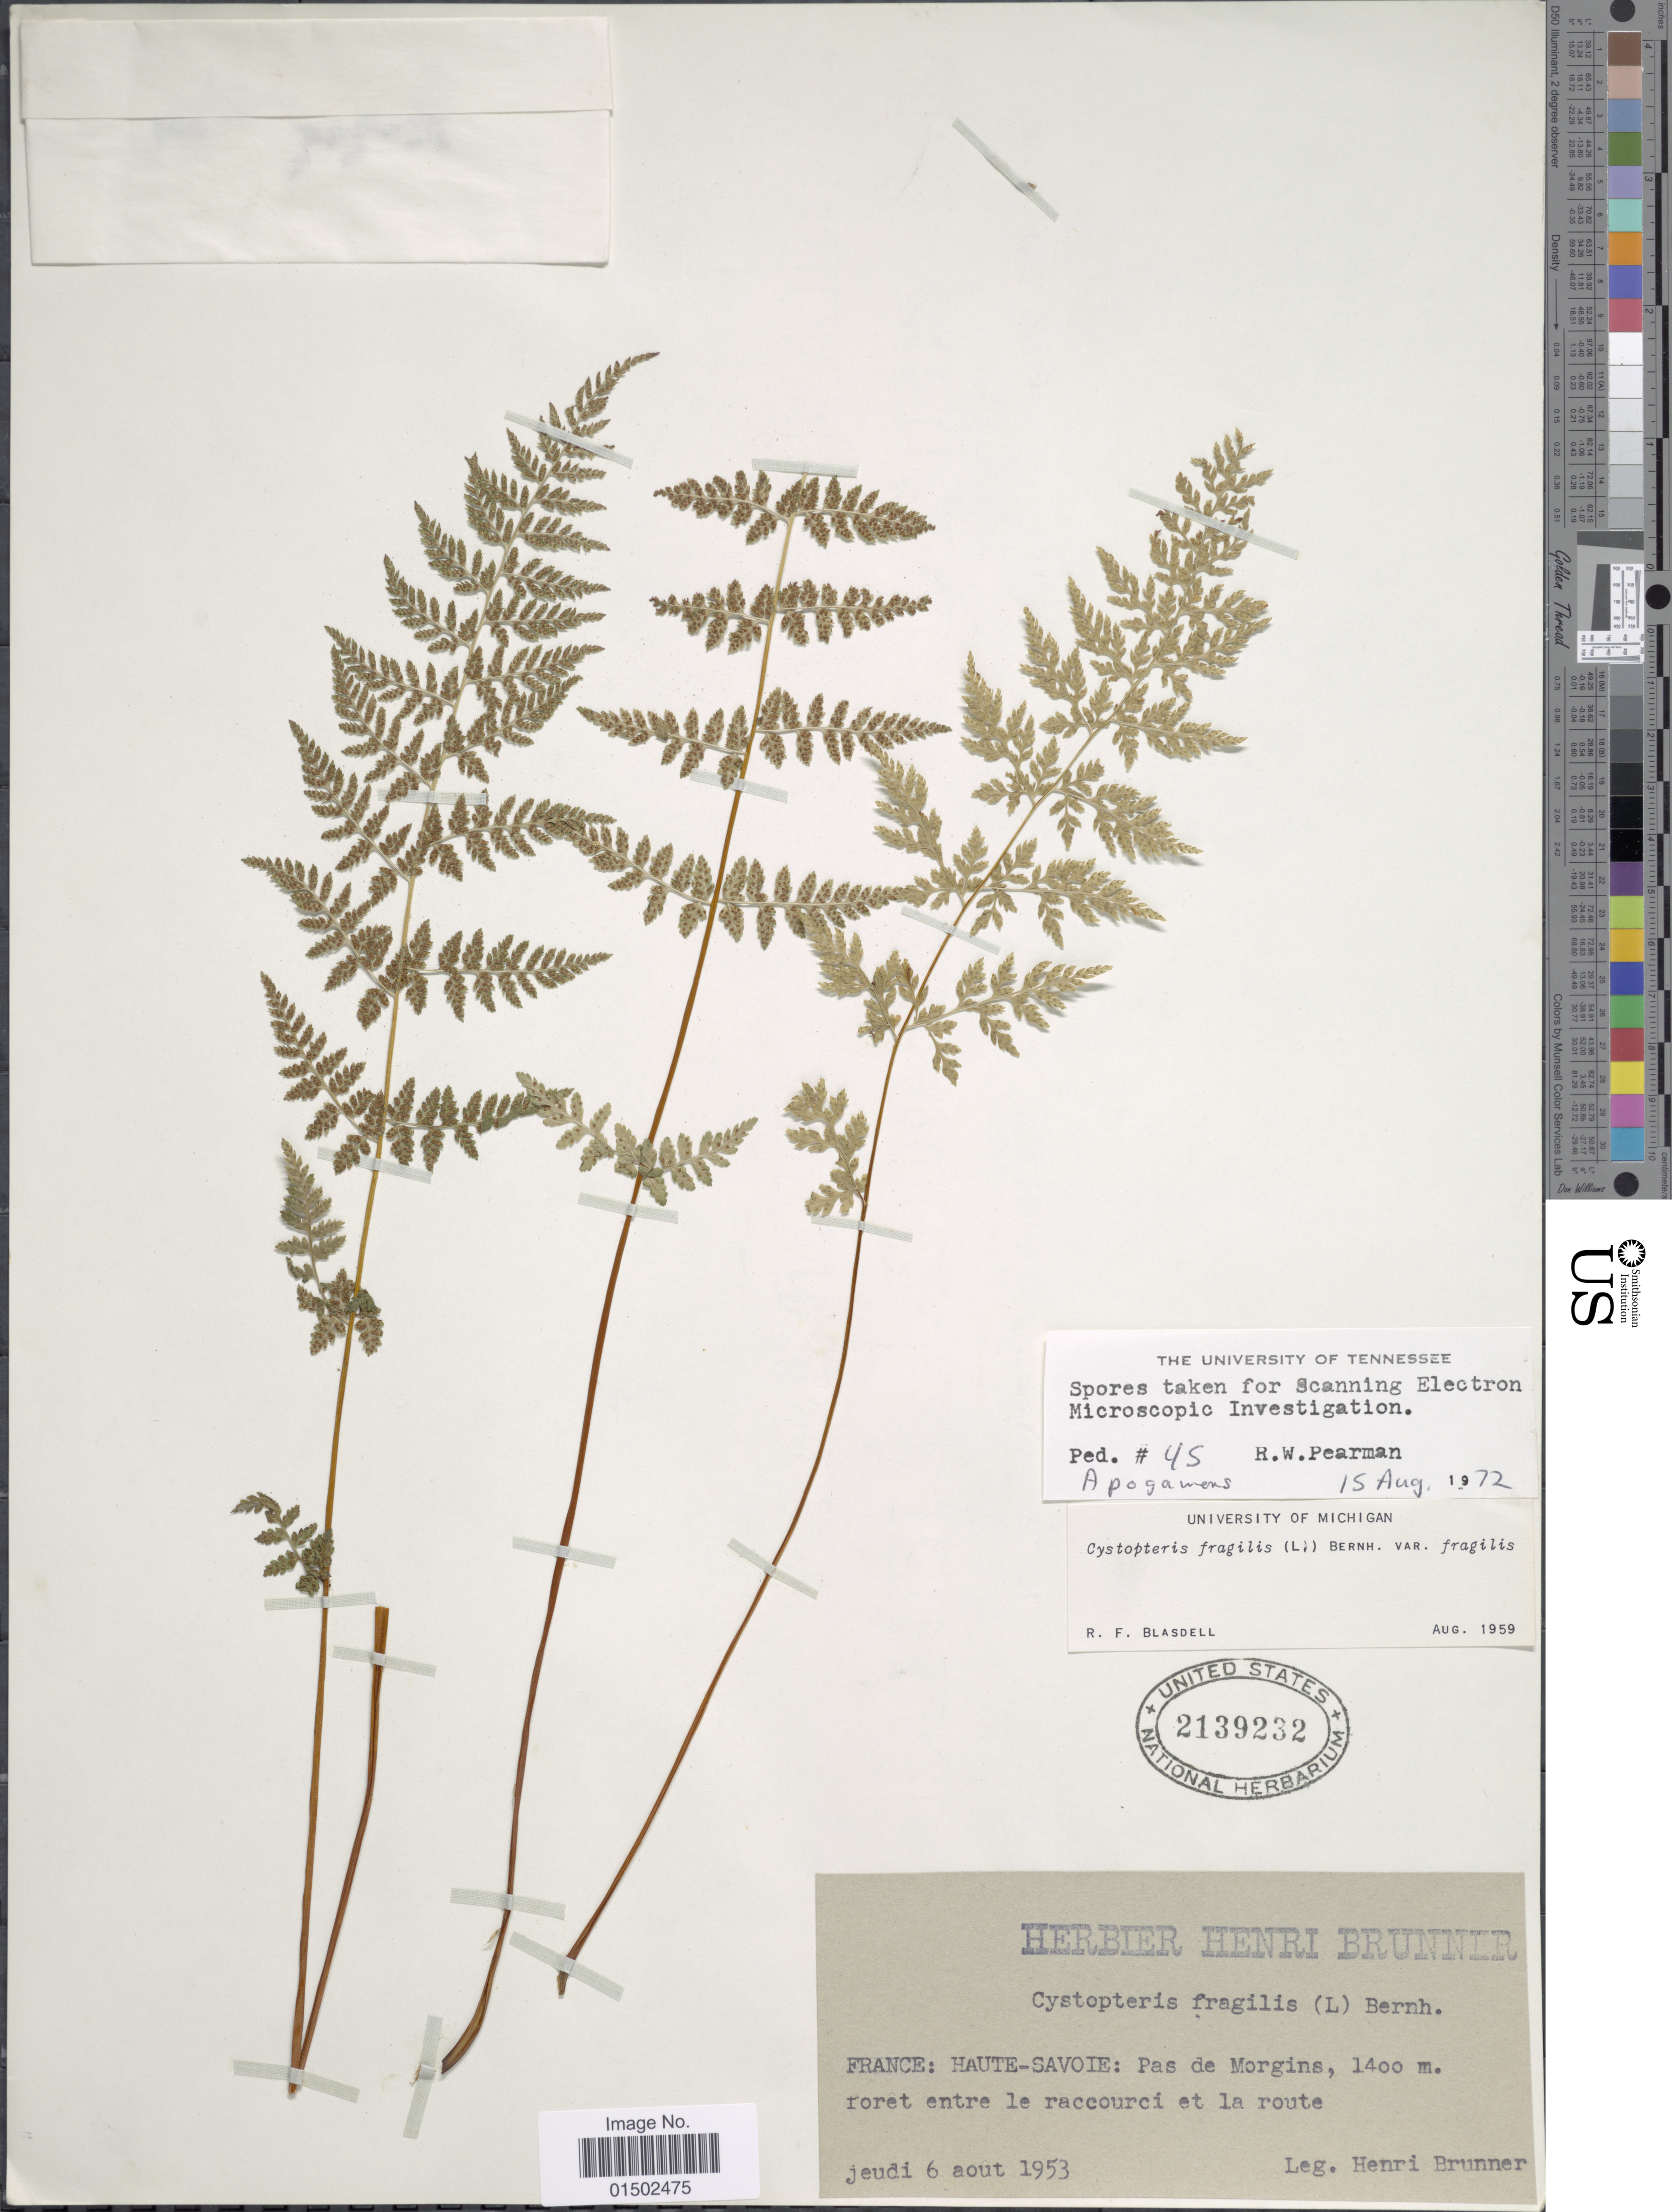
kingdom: Plantae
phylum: Tracheophyta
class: Polypodiopsida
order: Polypodiales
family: Cystopteridaceae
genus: Cystopteris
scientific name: Cystopteris fragilis var. fragilis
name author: (L.) Bernh.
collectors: H. Brunner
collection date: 1953-08-06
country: France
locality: Haute-Savoie: Pas de Morgins, foret entre le raccourci et la route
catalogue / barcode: US 2139232